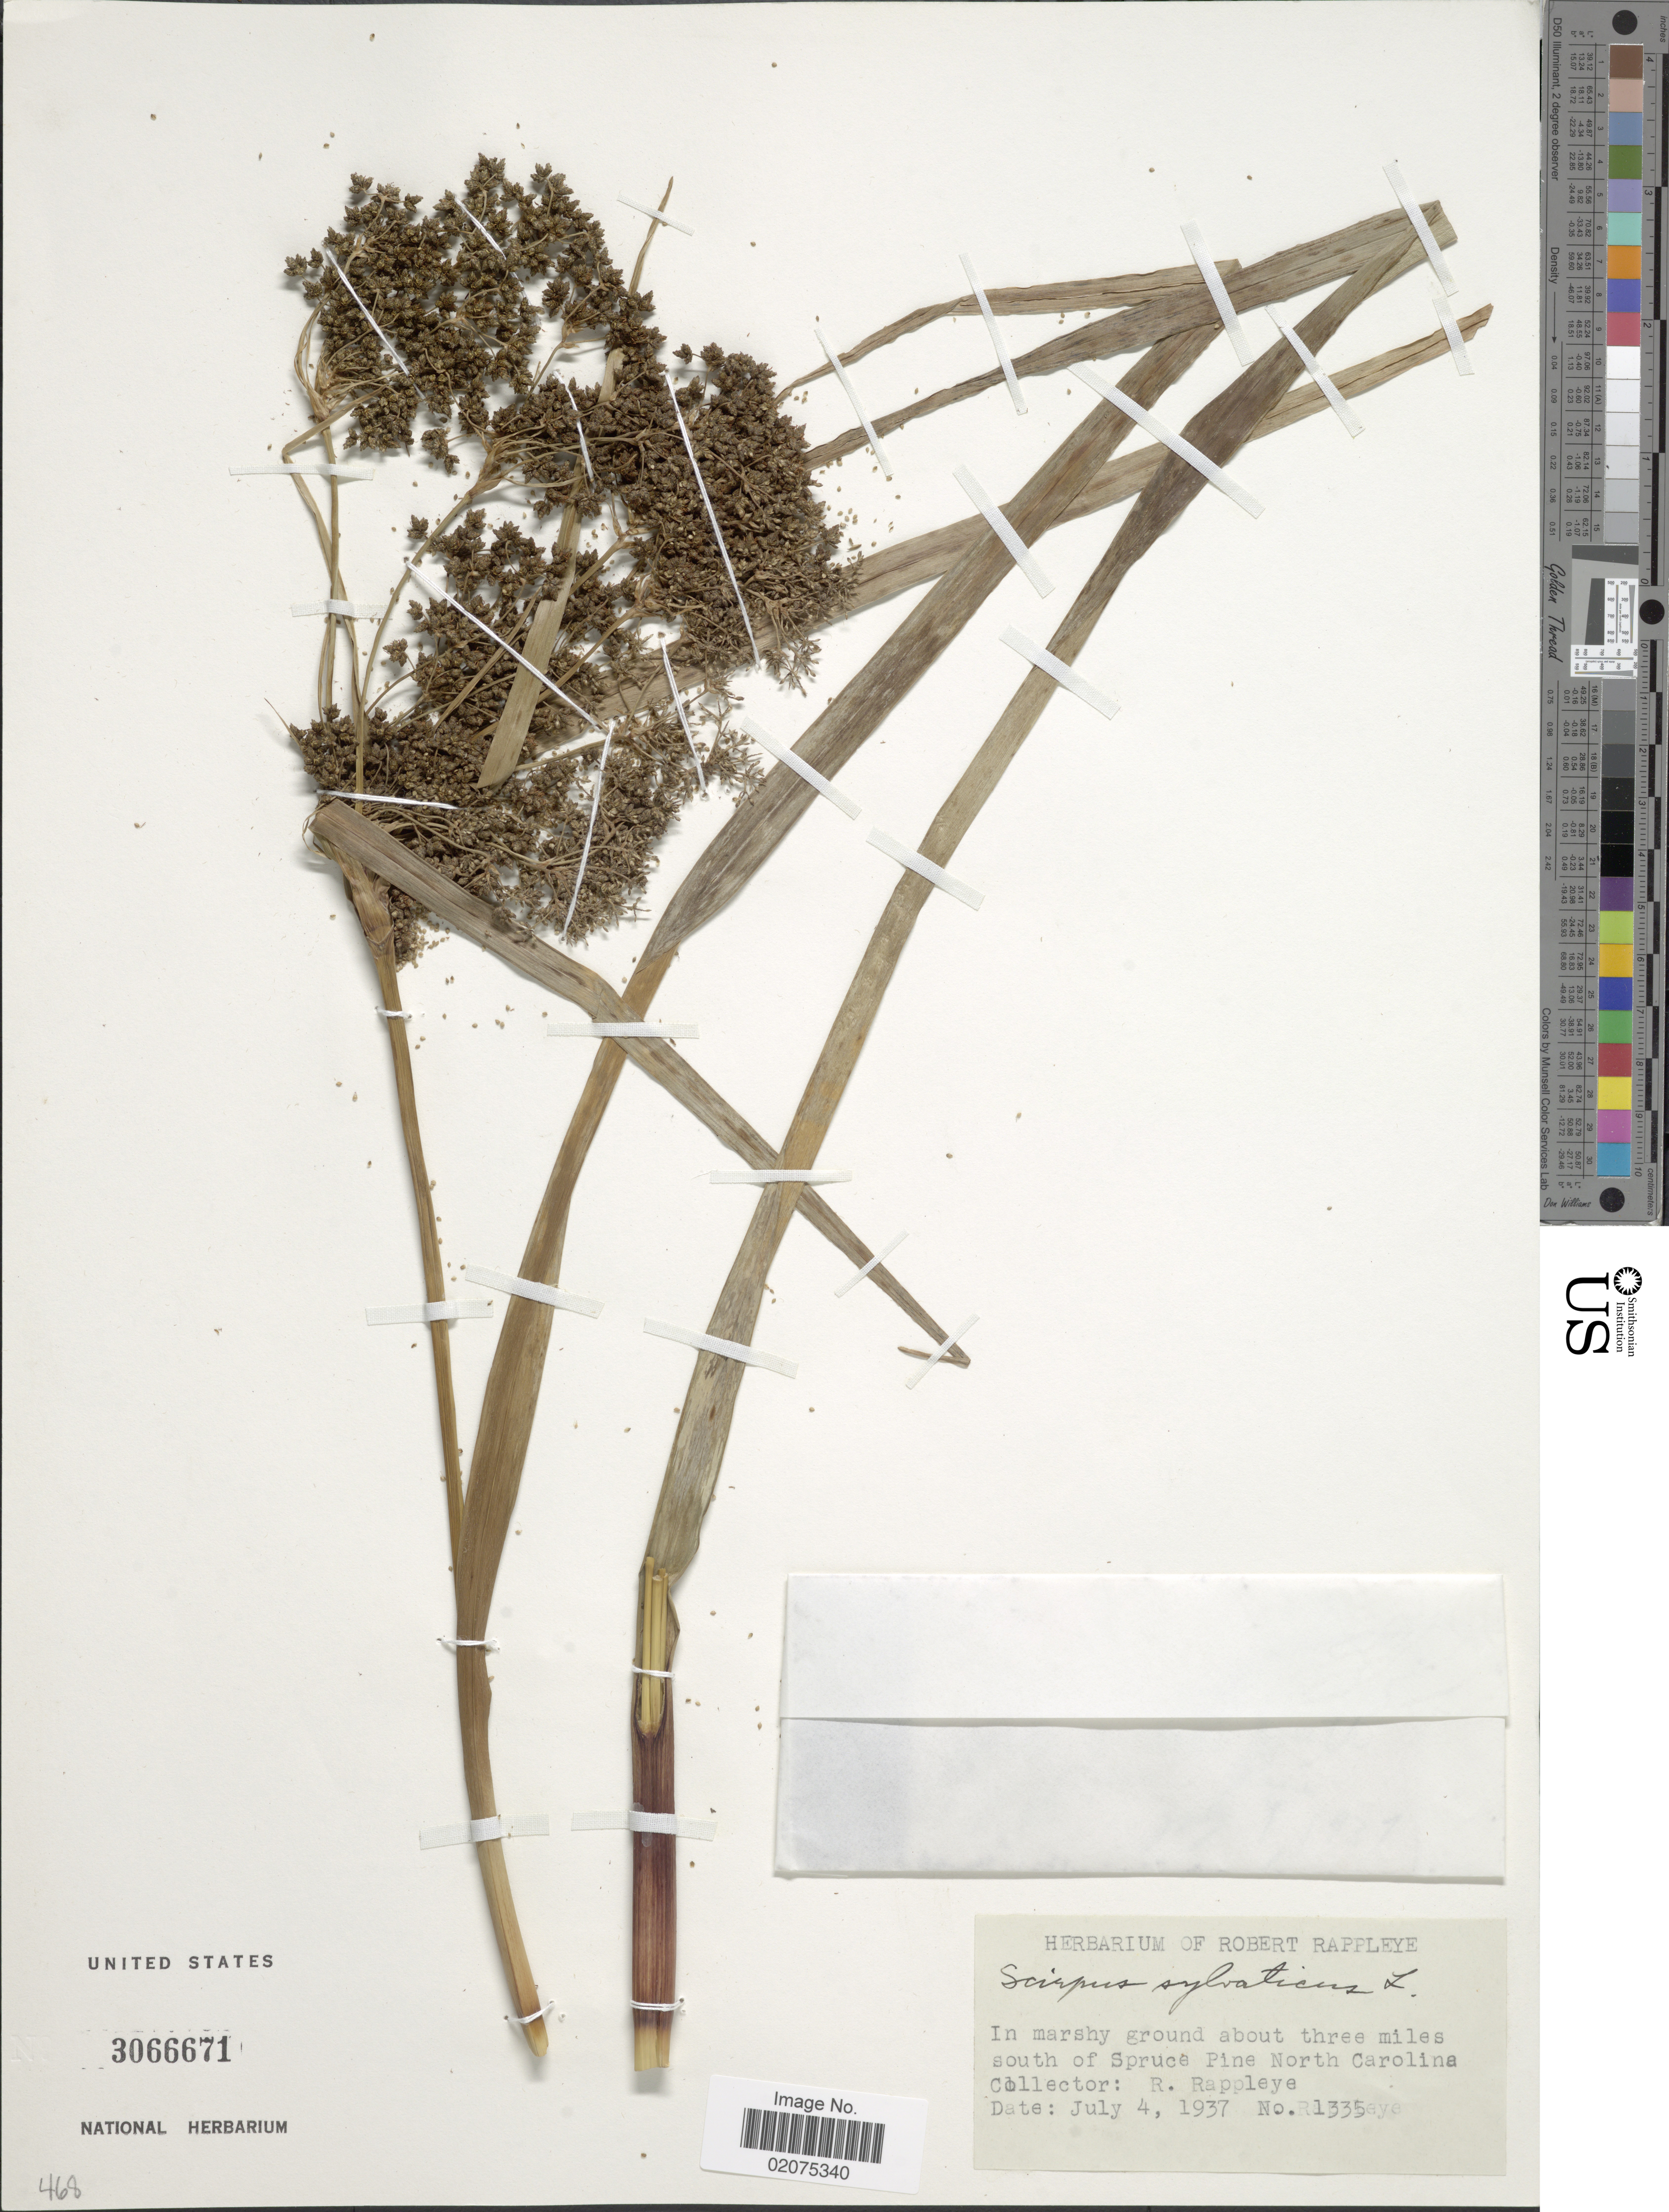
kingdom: Plantae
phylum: Tracheophyta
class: Liliopsida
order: Poales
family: Cyperaceae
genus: Scirpus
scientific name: Scirpus expansus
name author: Fernald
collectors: R. Rappleye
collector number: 1335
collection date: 1937-07-04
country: United States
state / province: North Carolina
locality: In marshy ground about three miles south of Spruce Pine North Carolina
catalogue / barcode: US 3066671